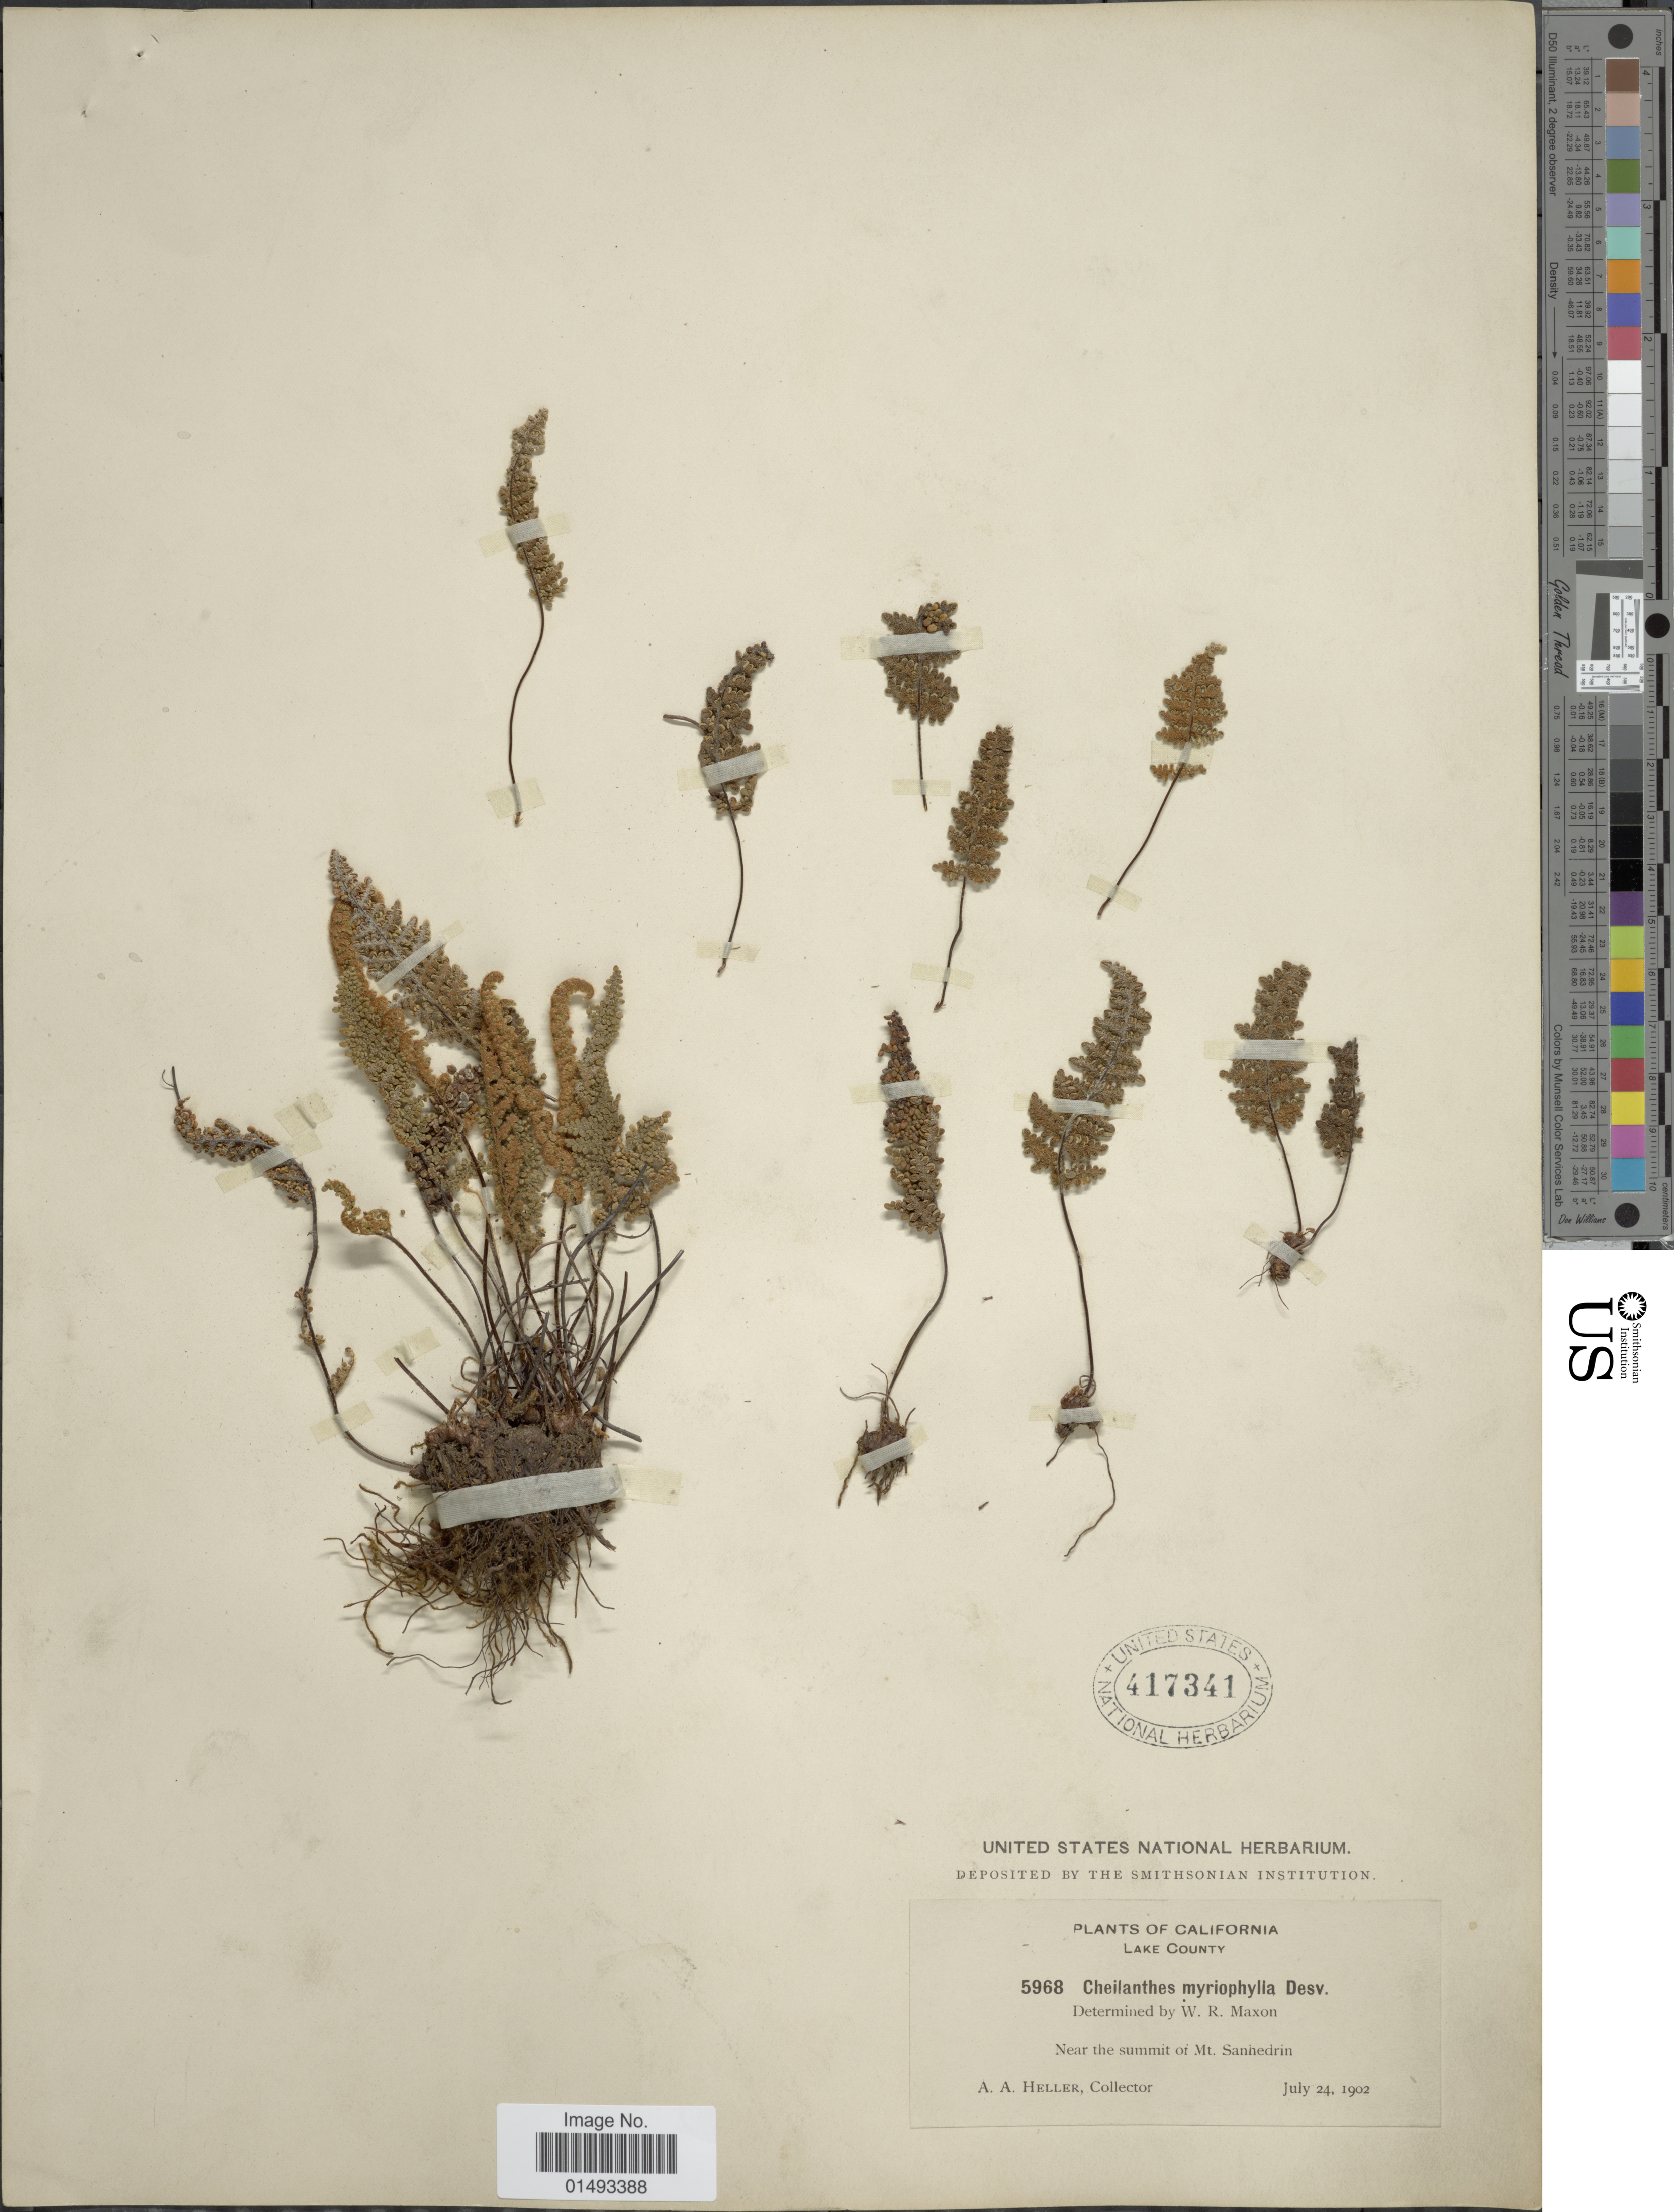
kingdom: Plantae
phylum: Tracheophyta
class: Polypodiopsida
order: Polypodiales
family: Pteridaceae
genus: Myriopteris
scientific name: Myriopteris gracillima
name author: (D.C. Eaton) J. Sm.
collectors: A. A. Heller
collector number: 5968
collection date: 1902-07-24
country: United States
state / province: California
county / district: Lake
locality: Plants of California, Lake County, Near the summit of Mt. Sanhedrin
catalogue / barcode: US 417341